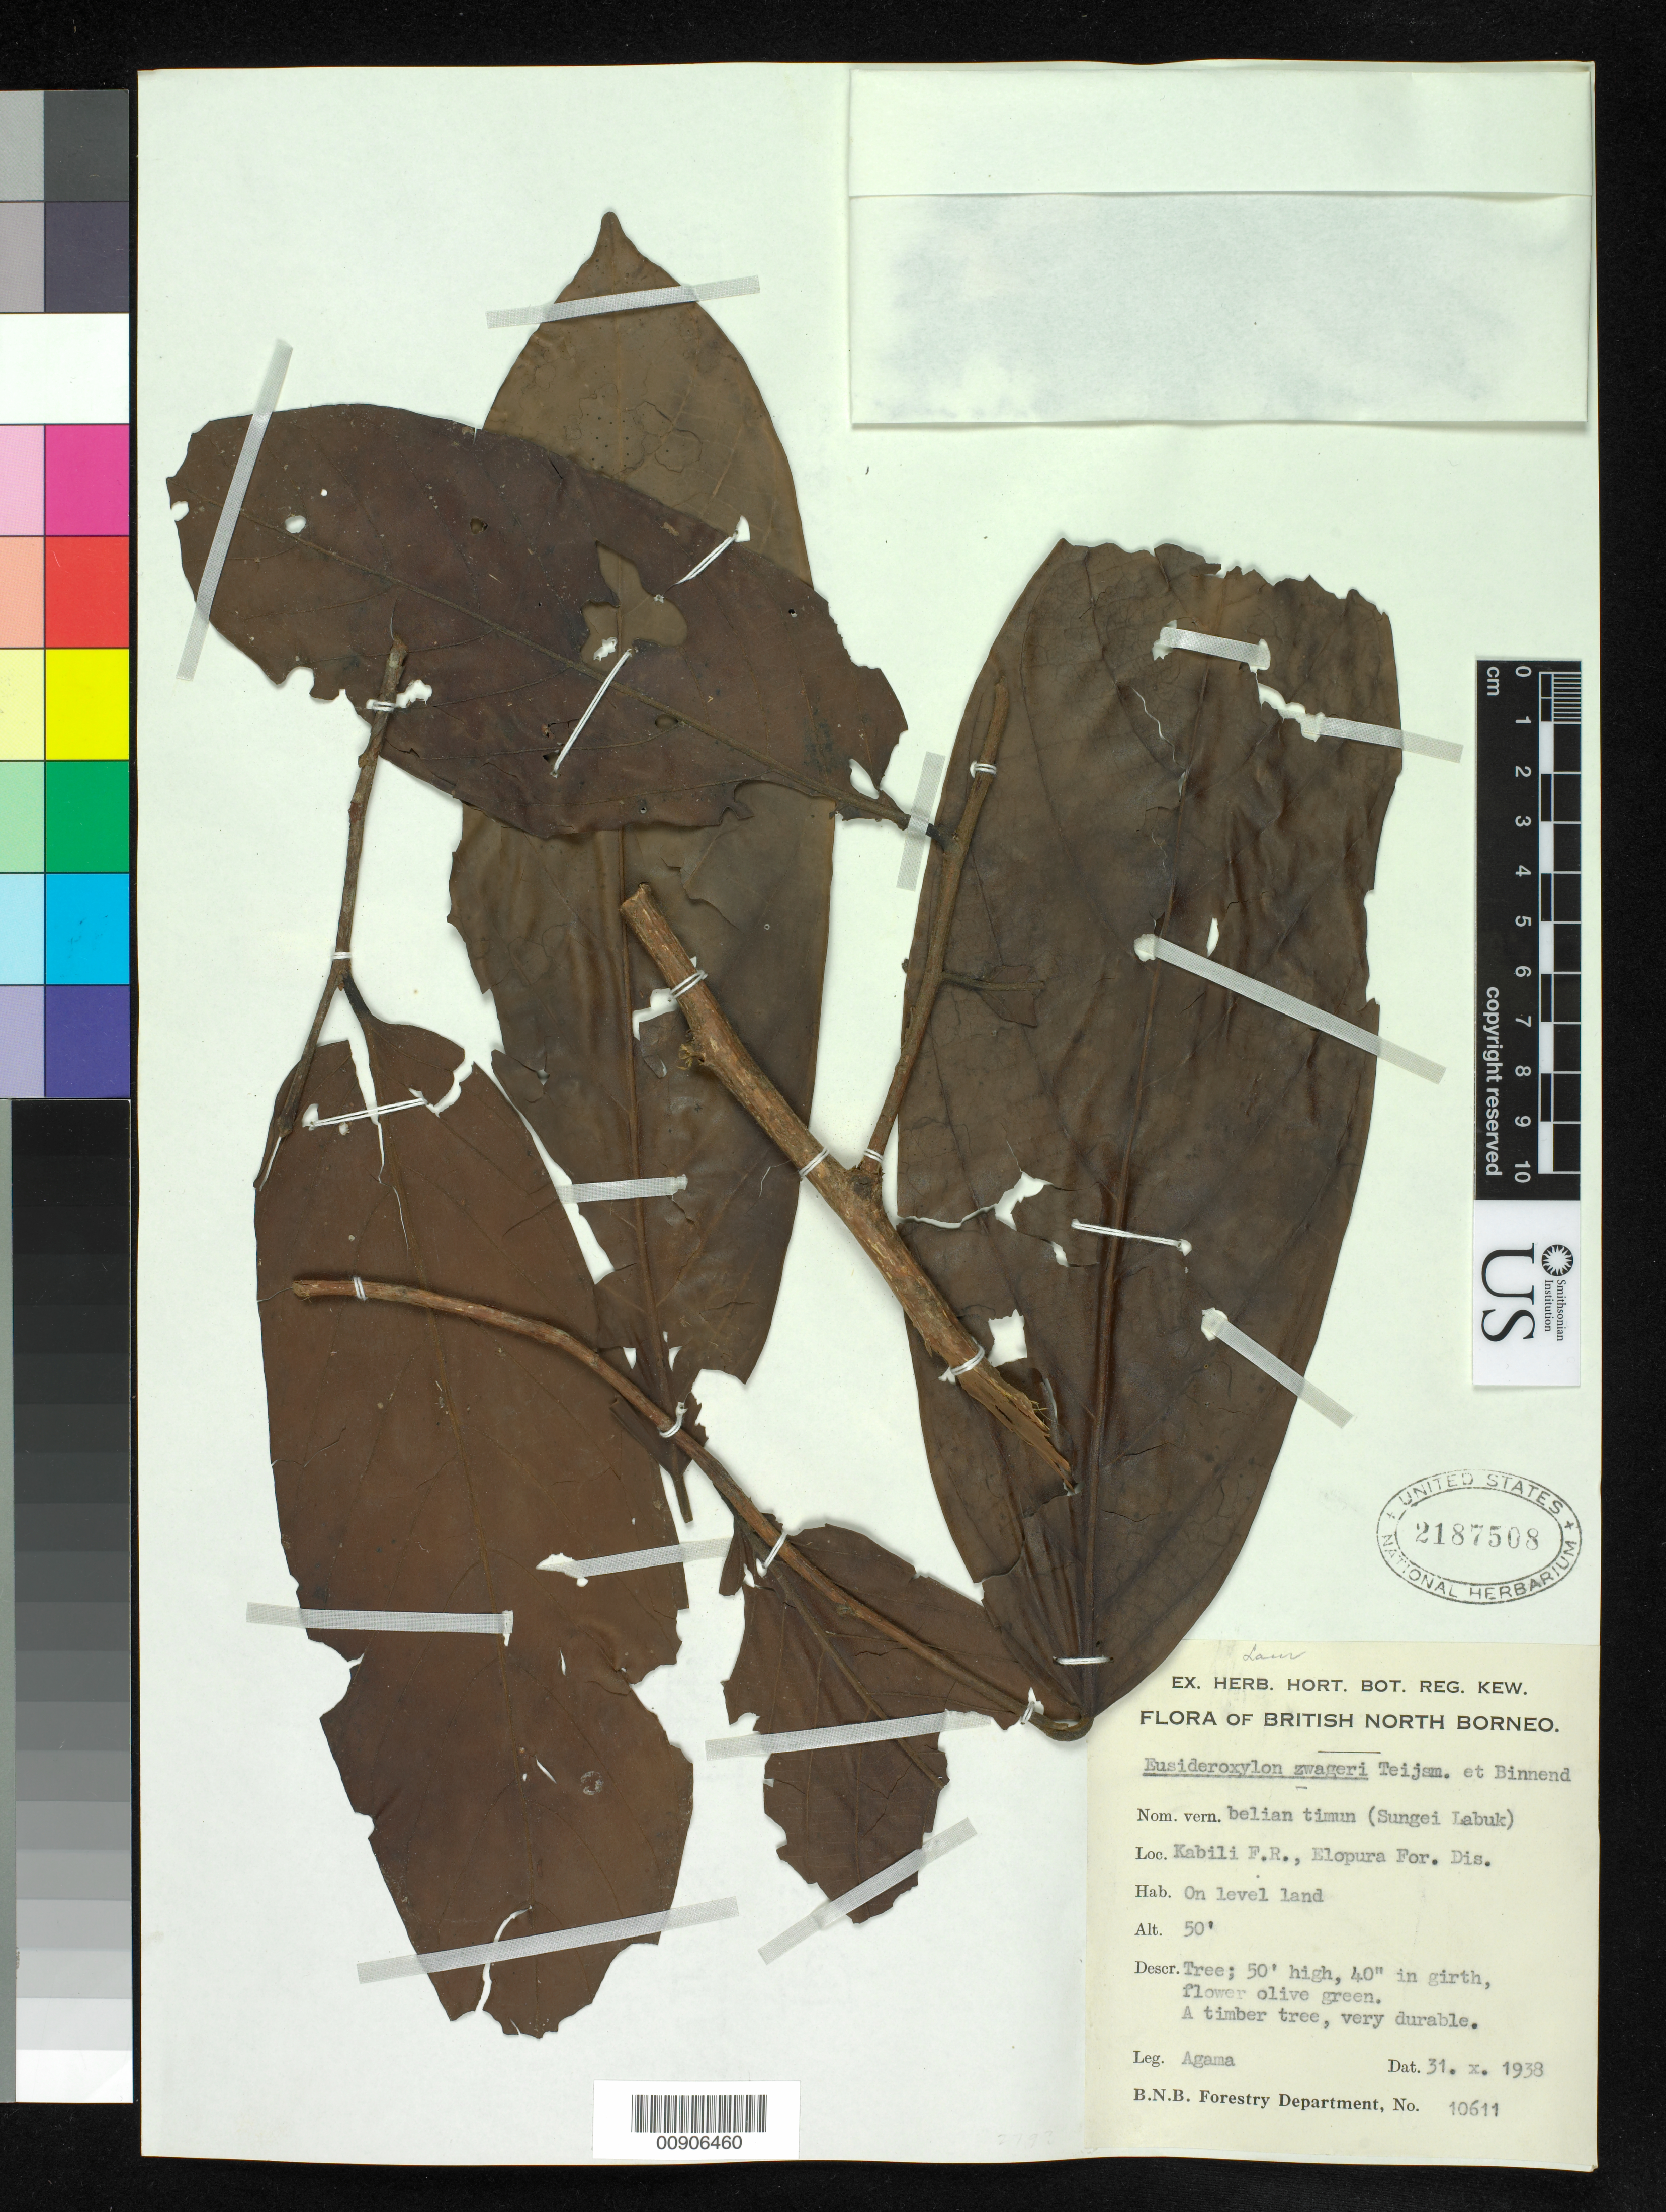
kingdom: Plantae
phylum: Tracheophyta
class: Magnoliopsida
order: Laurales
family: Lauraceae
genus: Eusideroxylon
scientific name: Eusideroxylon zwageri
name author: Teysm. & Binn.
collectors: J. Agama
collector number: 10611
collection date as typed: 31 Oct 1938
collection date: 1938-10-31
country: Indonesia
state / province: Kalimantan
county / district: Kalimantan Barat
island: Borneo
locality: Kabili F.R., Slopura For. Dis.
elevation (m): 15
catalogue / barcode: US 2187508